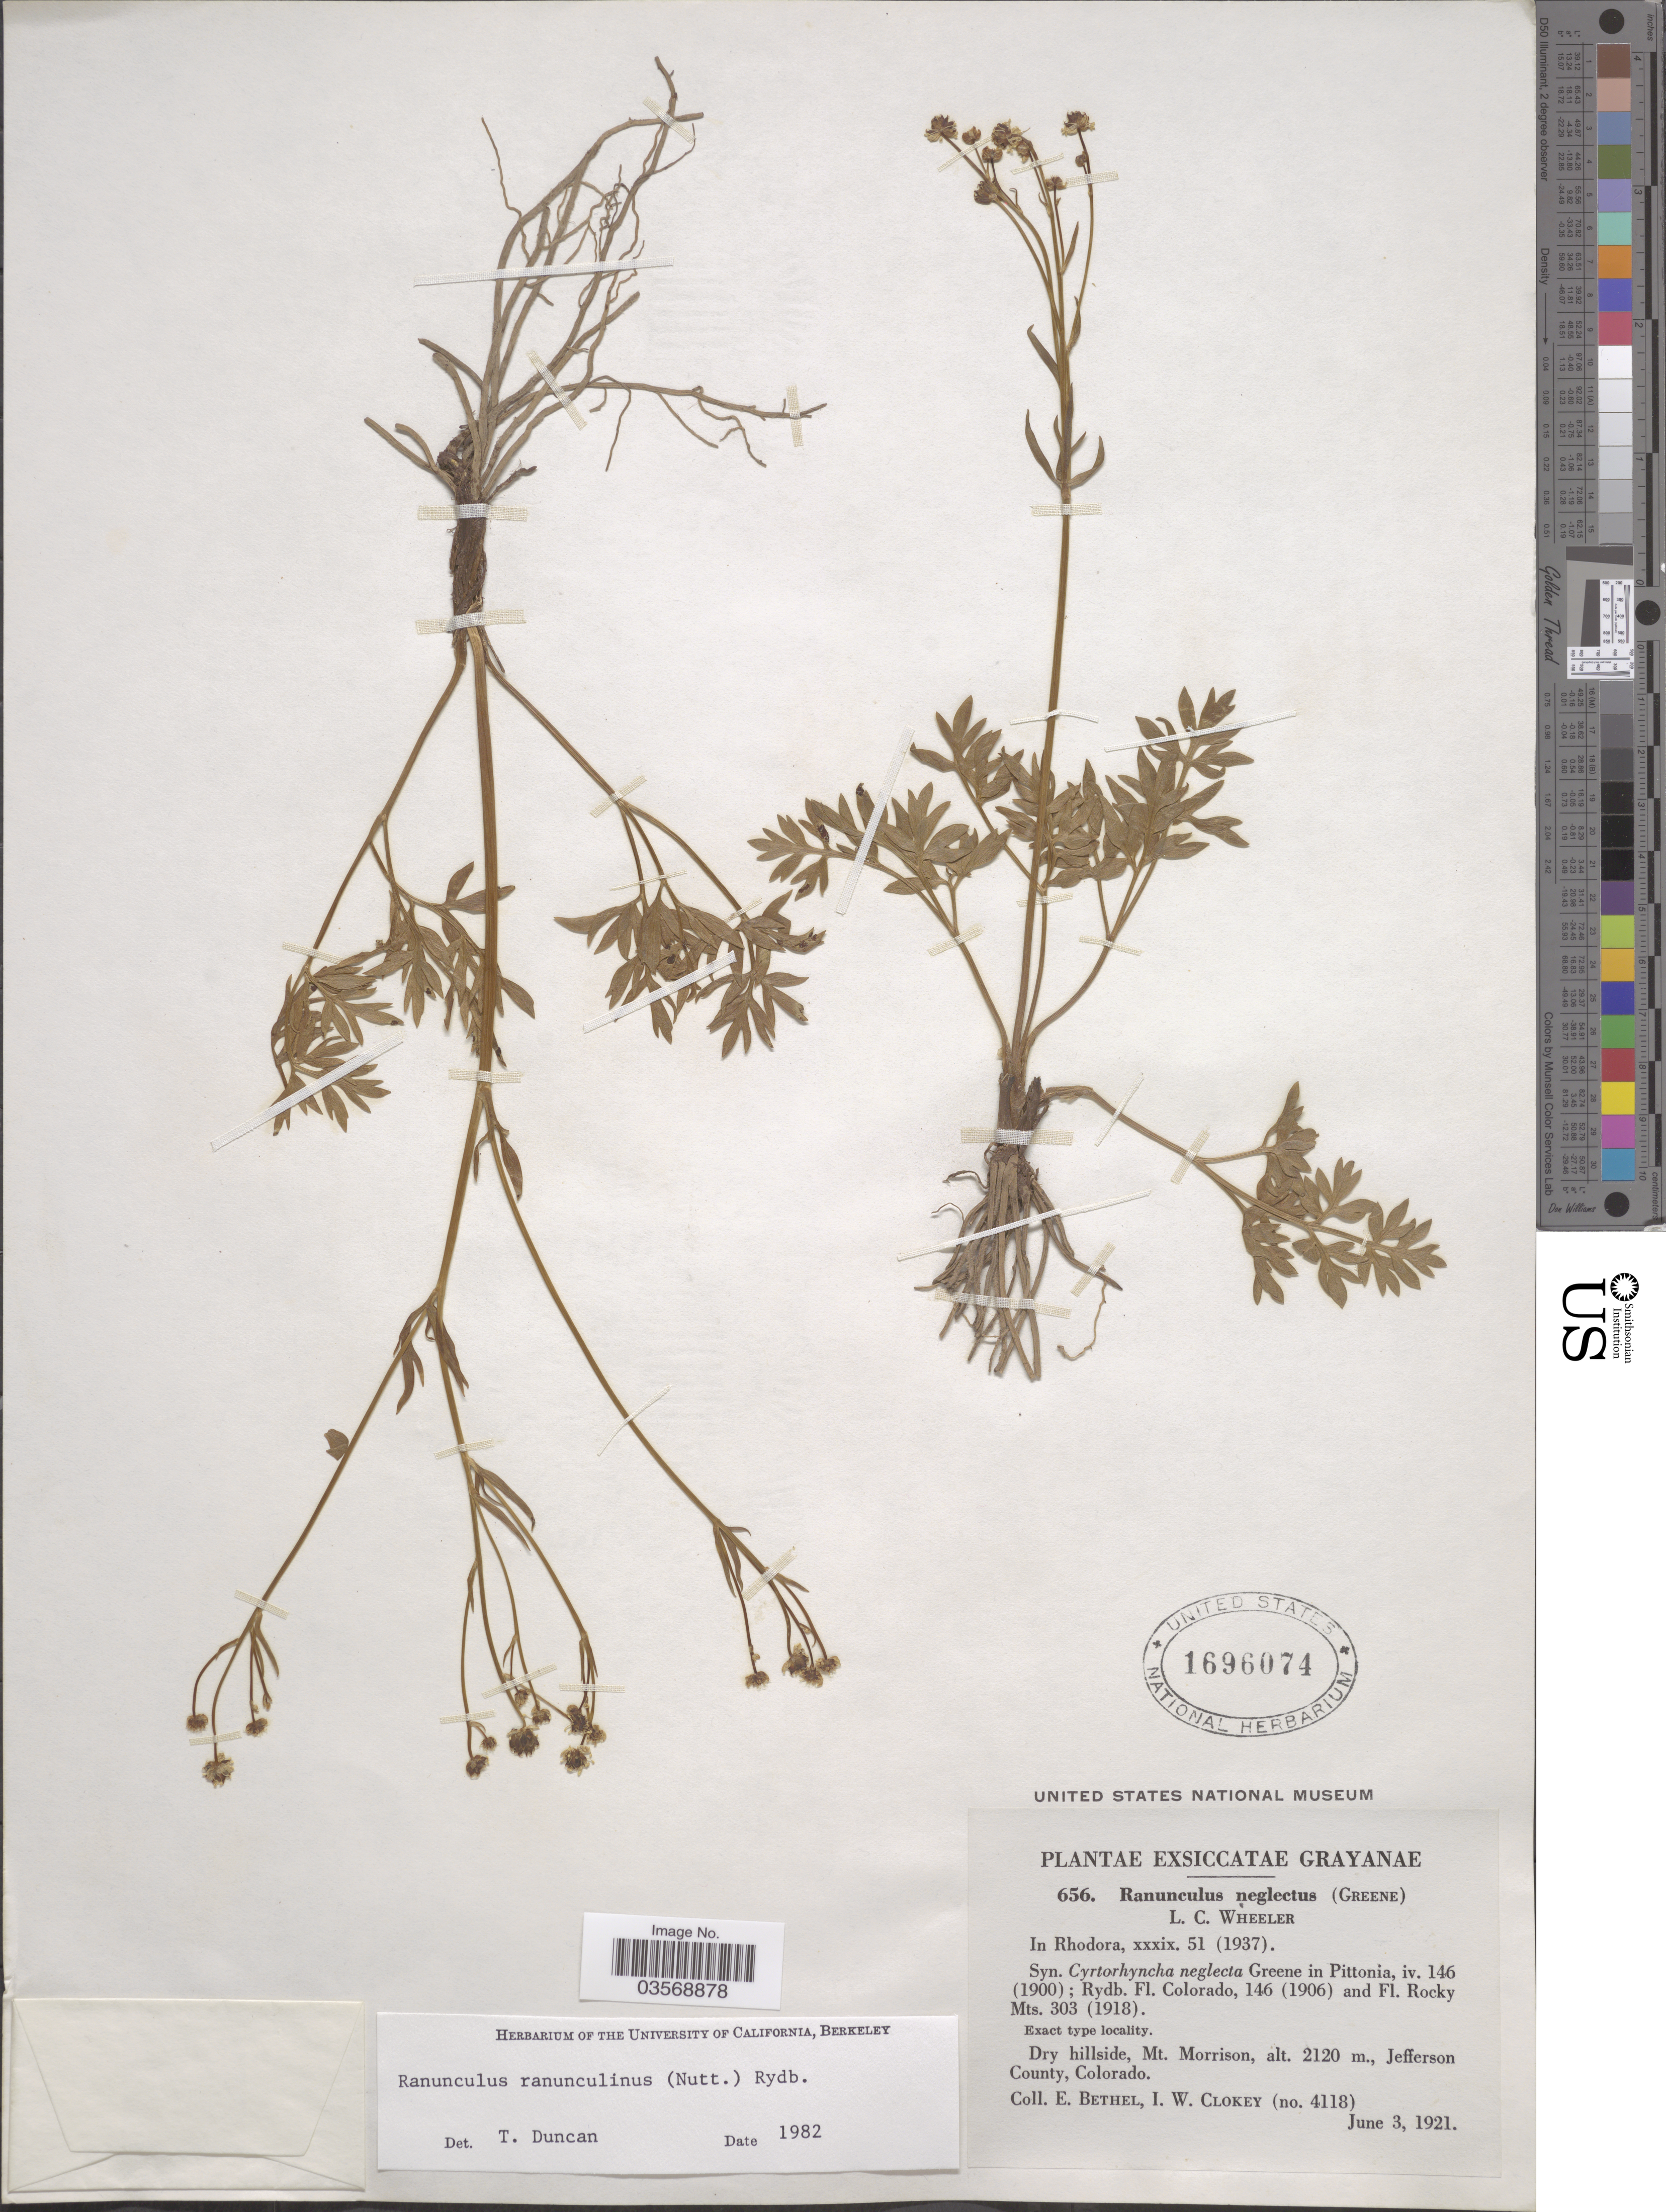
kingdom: Plantae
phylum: Tracheophyta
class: Magnoliopsida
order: Ranunculales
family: Ranunculaceae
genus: Ranunculus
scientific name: Ranunculus ranunculinus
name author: (Nutt.) Rydb.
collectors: E. Bethel & I. W. Clokey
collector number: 4118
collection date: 1921-06-03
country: United States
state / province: Colorado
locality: Dry hillside, Mt. Morrison, Jefferson County.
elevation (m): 2120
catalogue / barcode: US 1696074